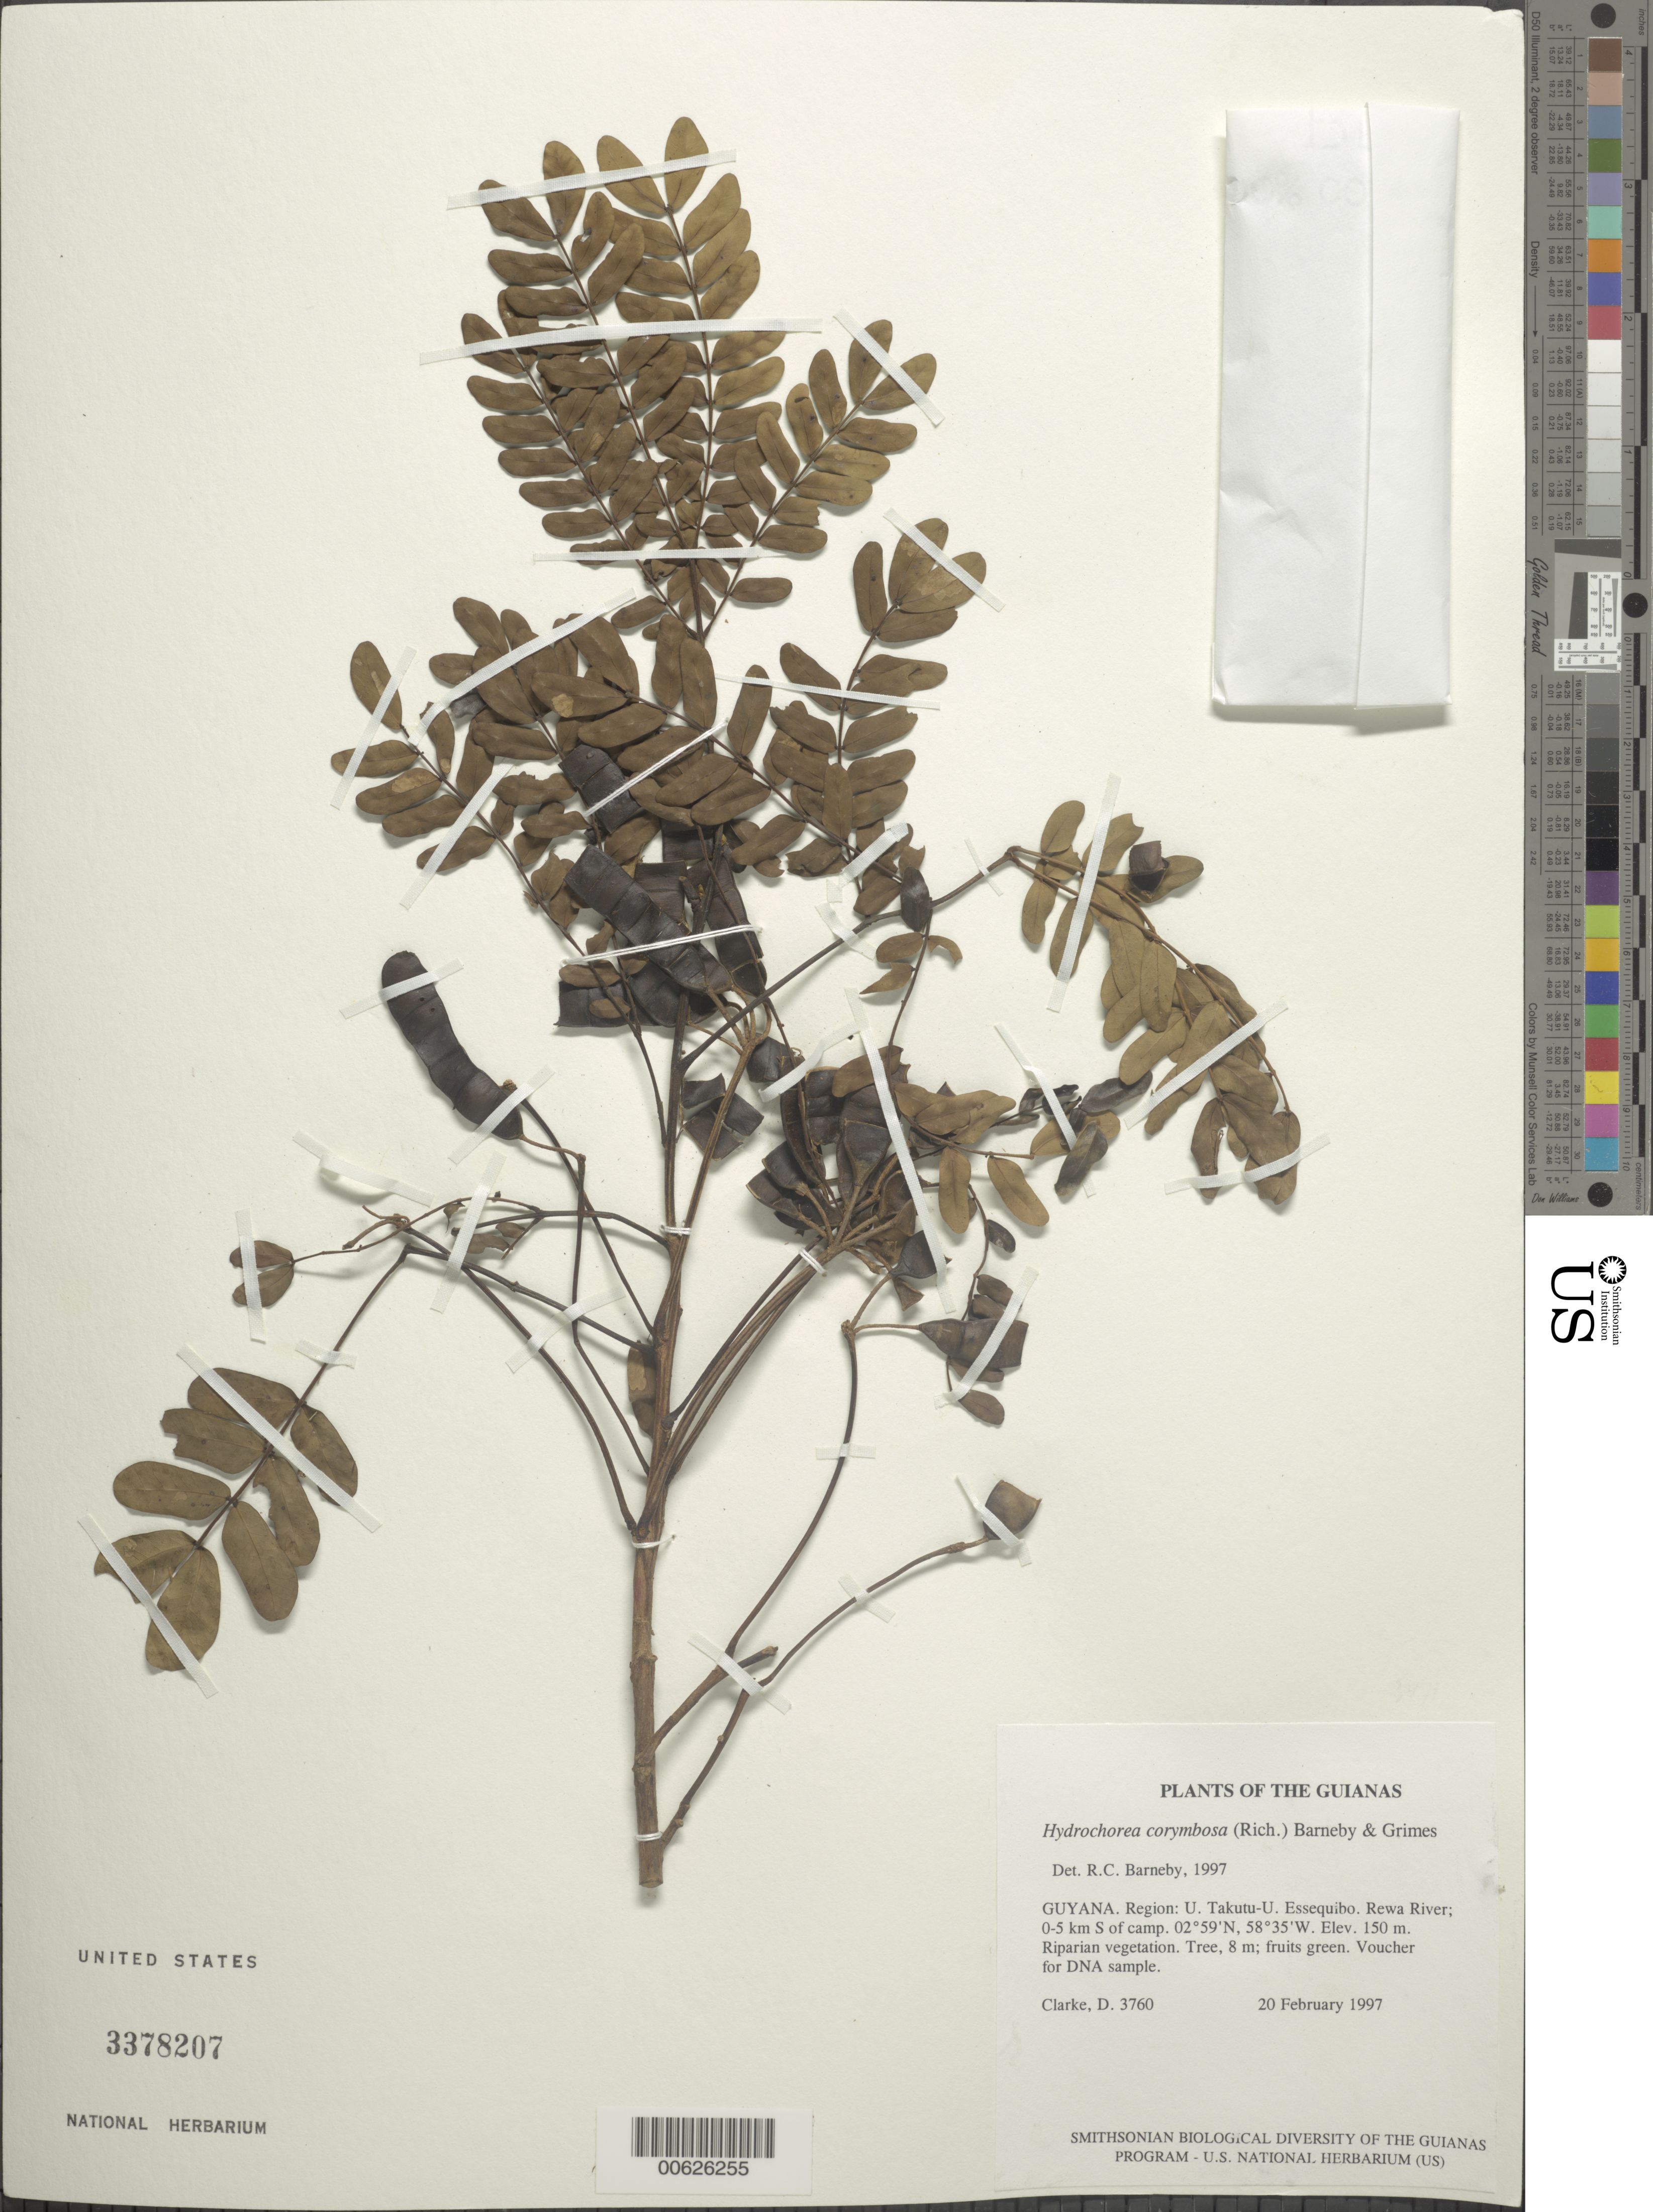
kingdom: Plantae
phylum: Tracheophyta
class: Magnoliopsida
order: Fabales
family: Fabaceae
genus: Hydrochorea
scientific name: Hydrochorea corymbosa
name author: (Rich.) Barneby & J.W. Grimes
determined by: Barneby, Rupert C., (NY)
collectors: H. D. Clarke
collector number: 3760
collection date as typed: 20 February 1997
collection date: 1997-02-20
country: Guyana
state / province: U. Takutu-U. Essequibo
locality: Rewa River; 0-5 km S of camp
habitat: Riparian vegetation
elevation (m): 150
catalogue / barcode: US 3378207